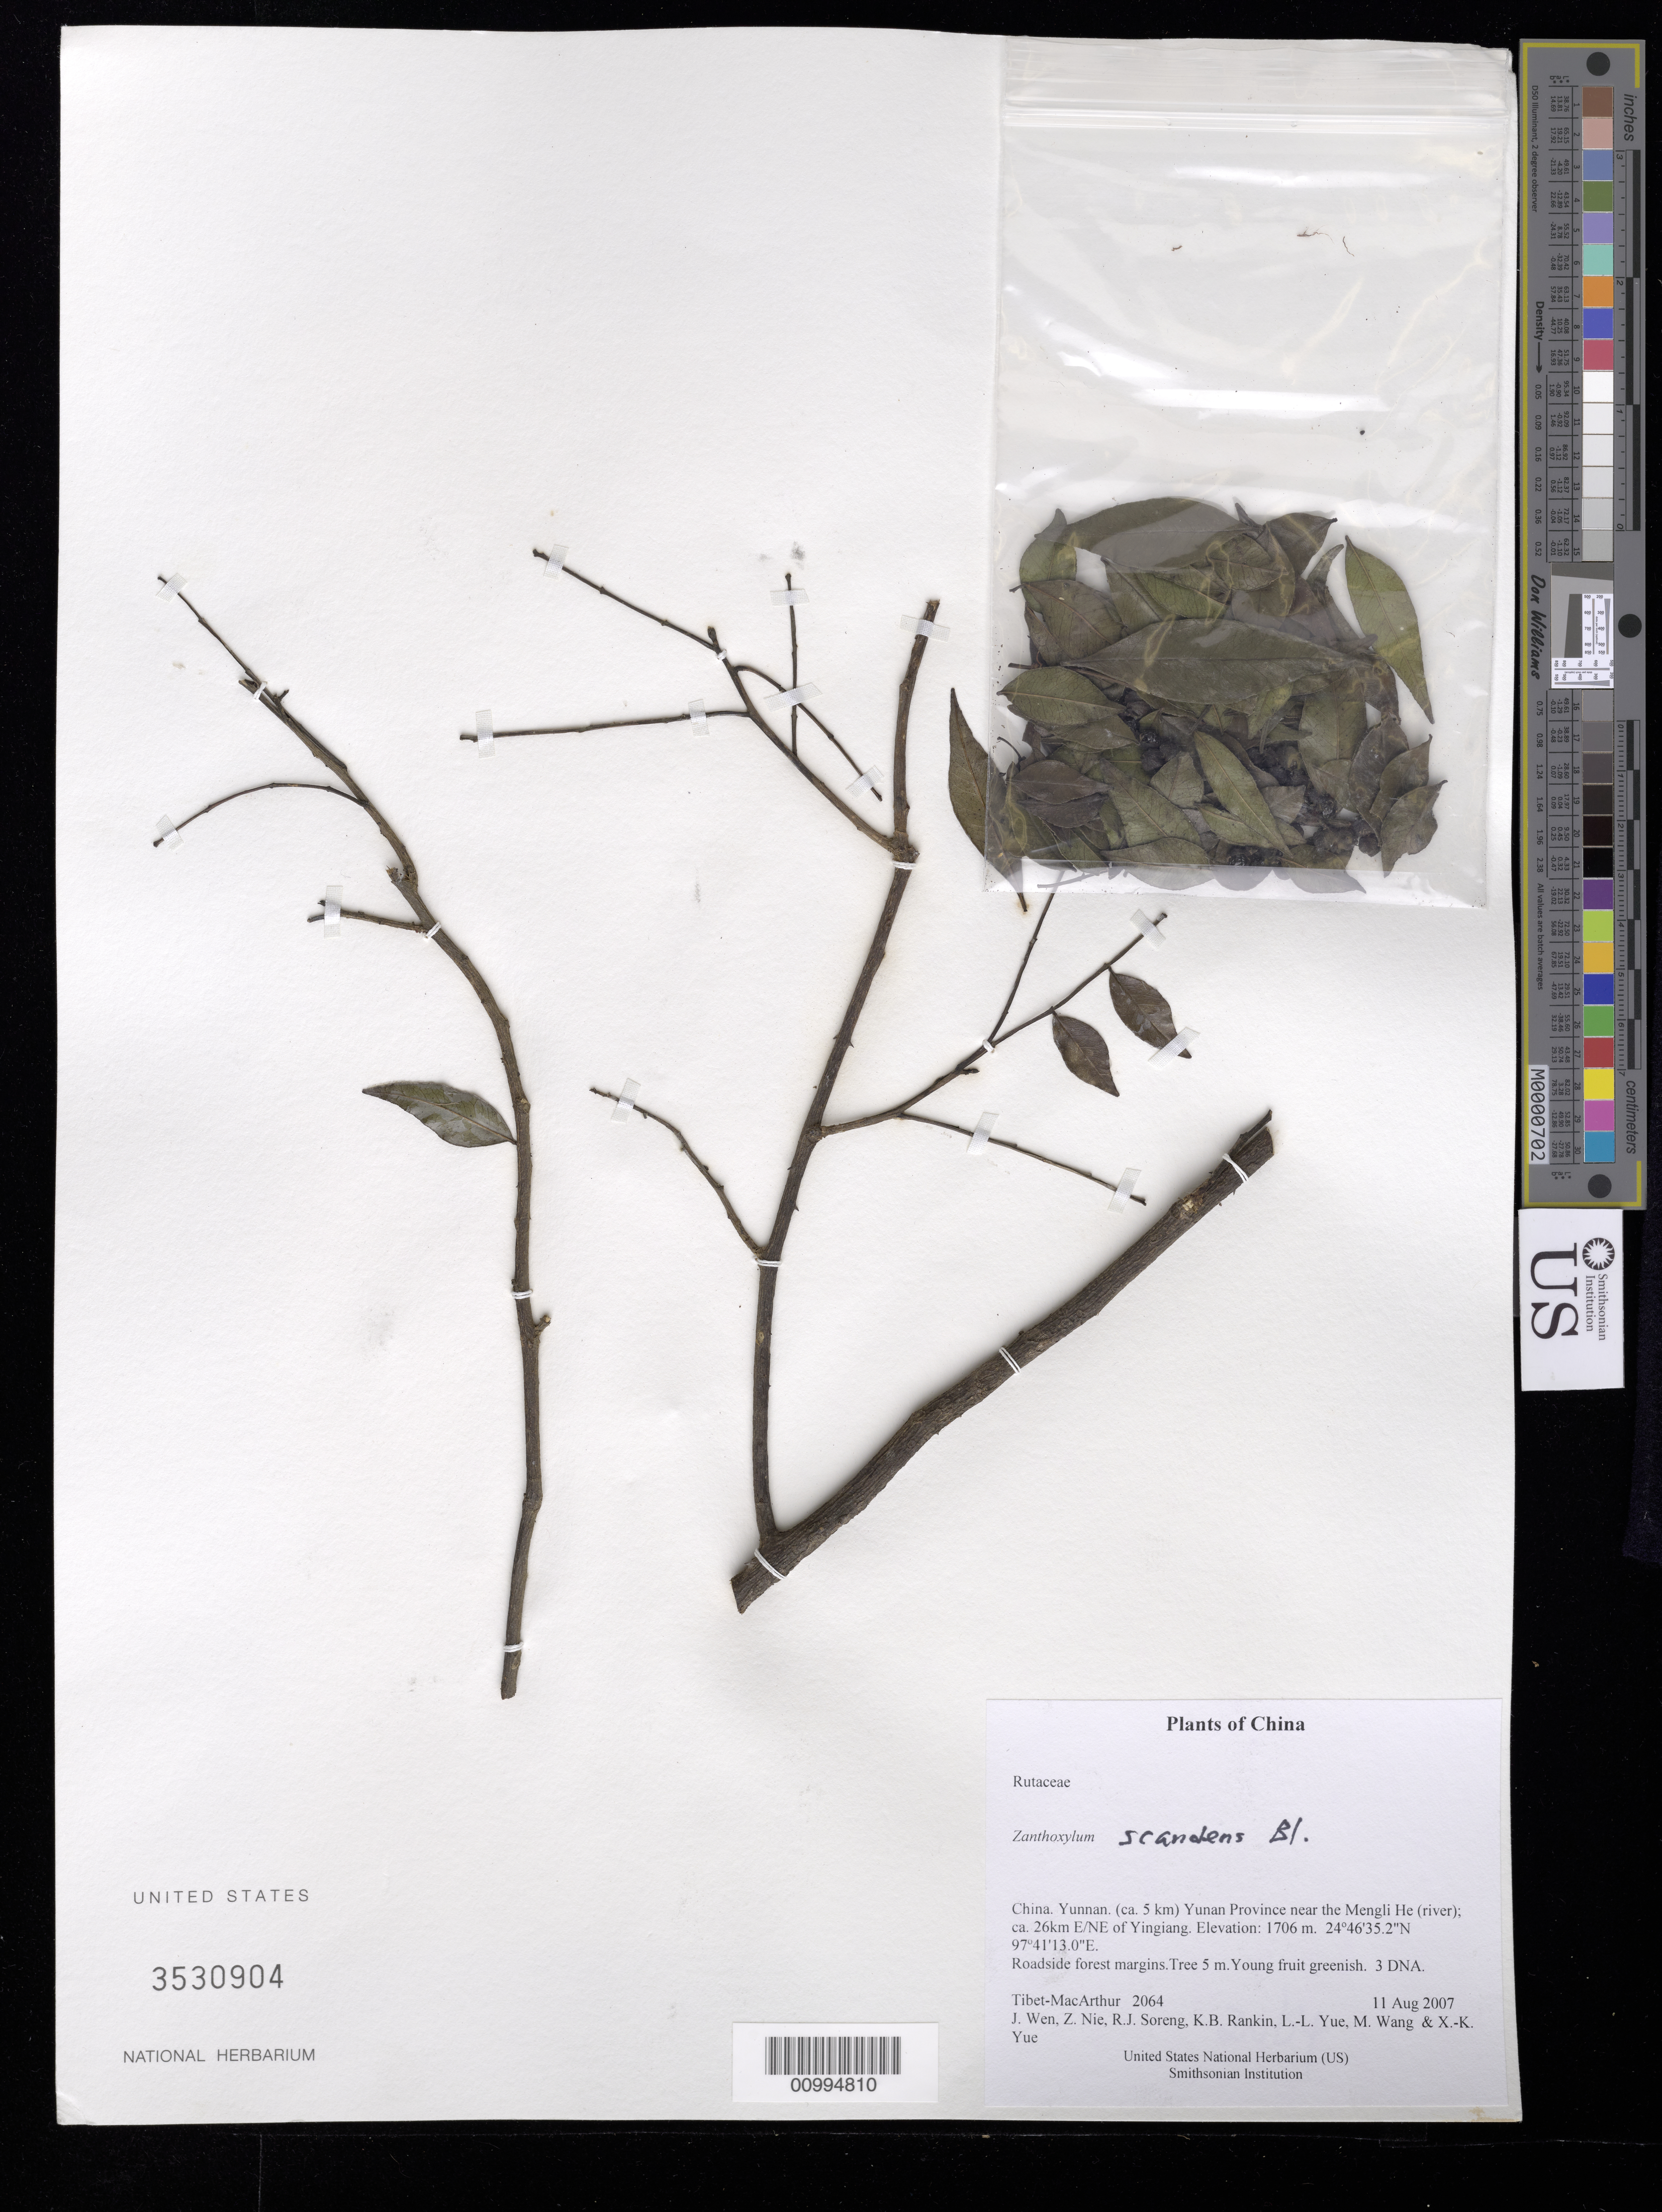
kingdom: Plantae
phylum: Tracheophyta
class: Magnoliopsida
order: Sapindales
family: Rutaceae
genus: Zanthoxylum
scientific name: Zanthoxylum scandens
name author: Blume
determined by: Wen, Jun, (BOT), Smithsonian Institution - National Museum of Natural History (UNITED STATES)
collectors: Tibet-MacArthur, J. Wen, Z. Nie, R. J. Soreng, K. Rankin, L. Yue, M. Wang & X. Yue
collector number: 2064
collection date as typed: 11 Aug 2007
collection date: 2007-08-11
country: China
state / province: Yunnan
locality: (ca. 5 km) Yunan Province near the Mengli He (river); ca. 26km E/NE of Yingiang.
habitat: Roadside forest margins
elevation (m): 1706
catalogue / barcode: US 3530904